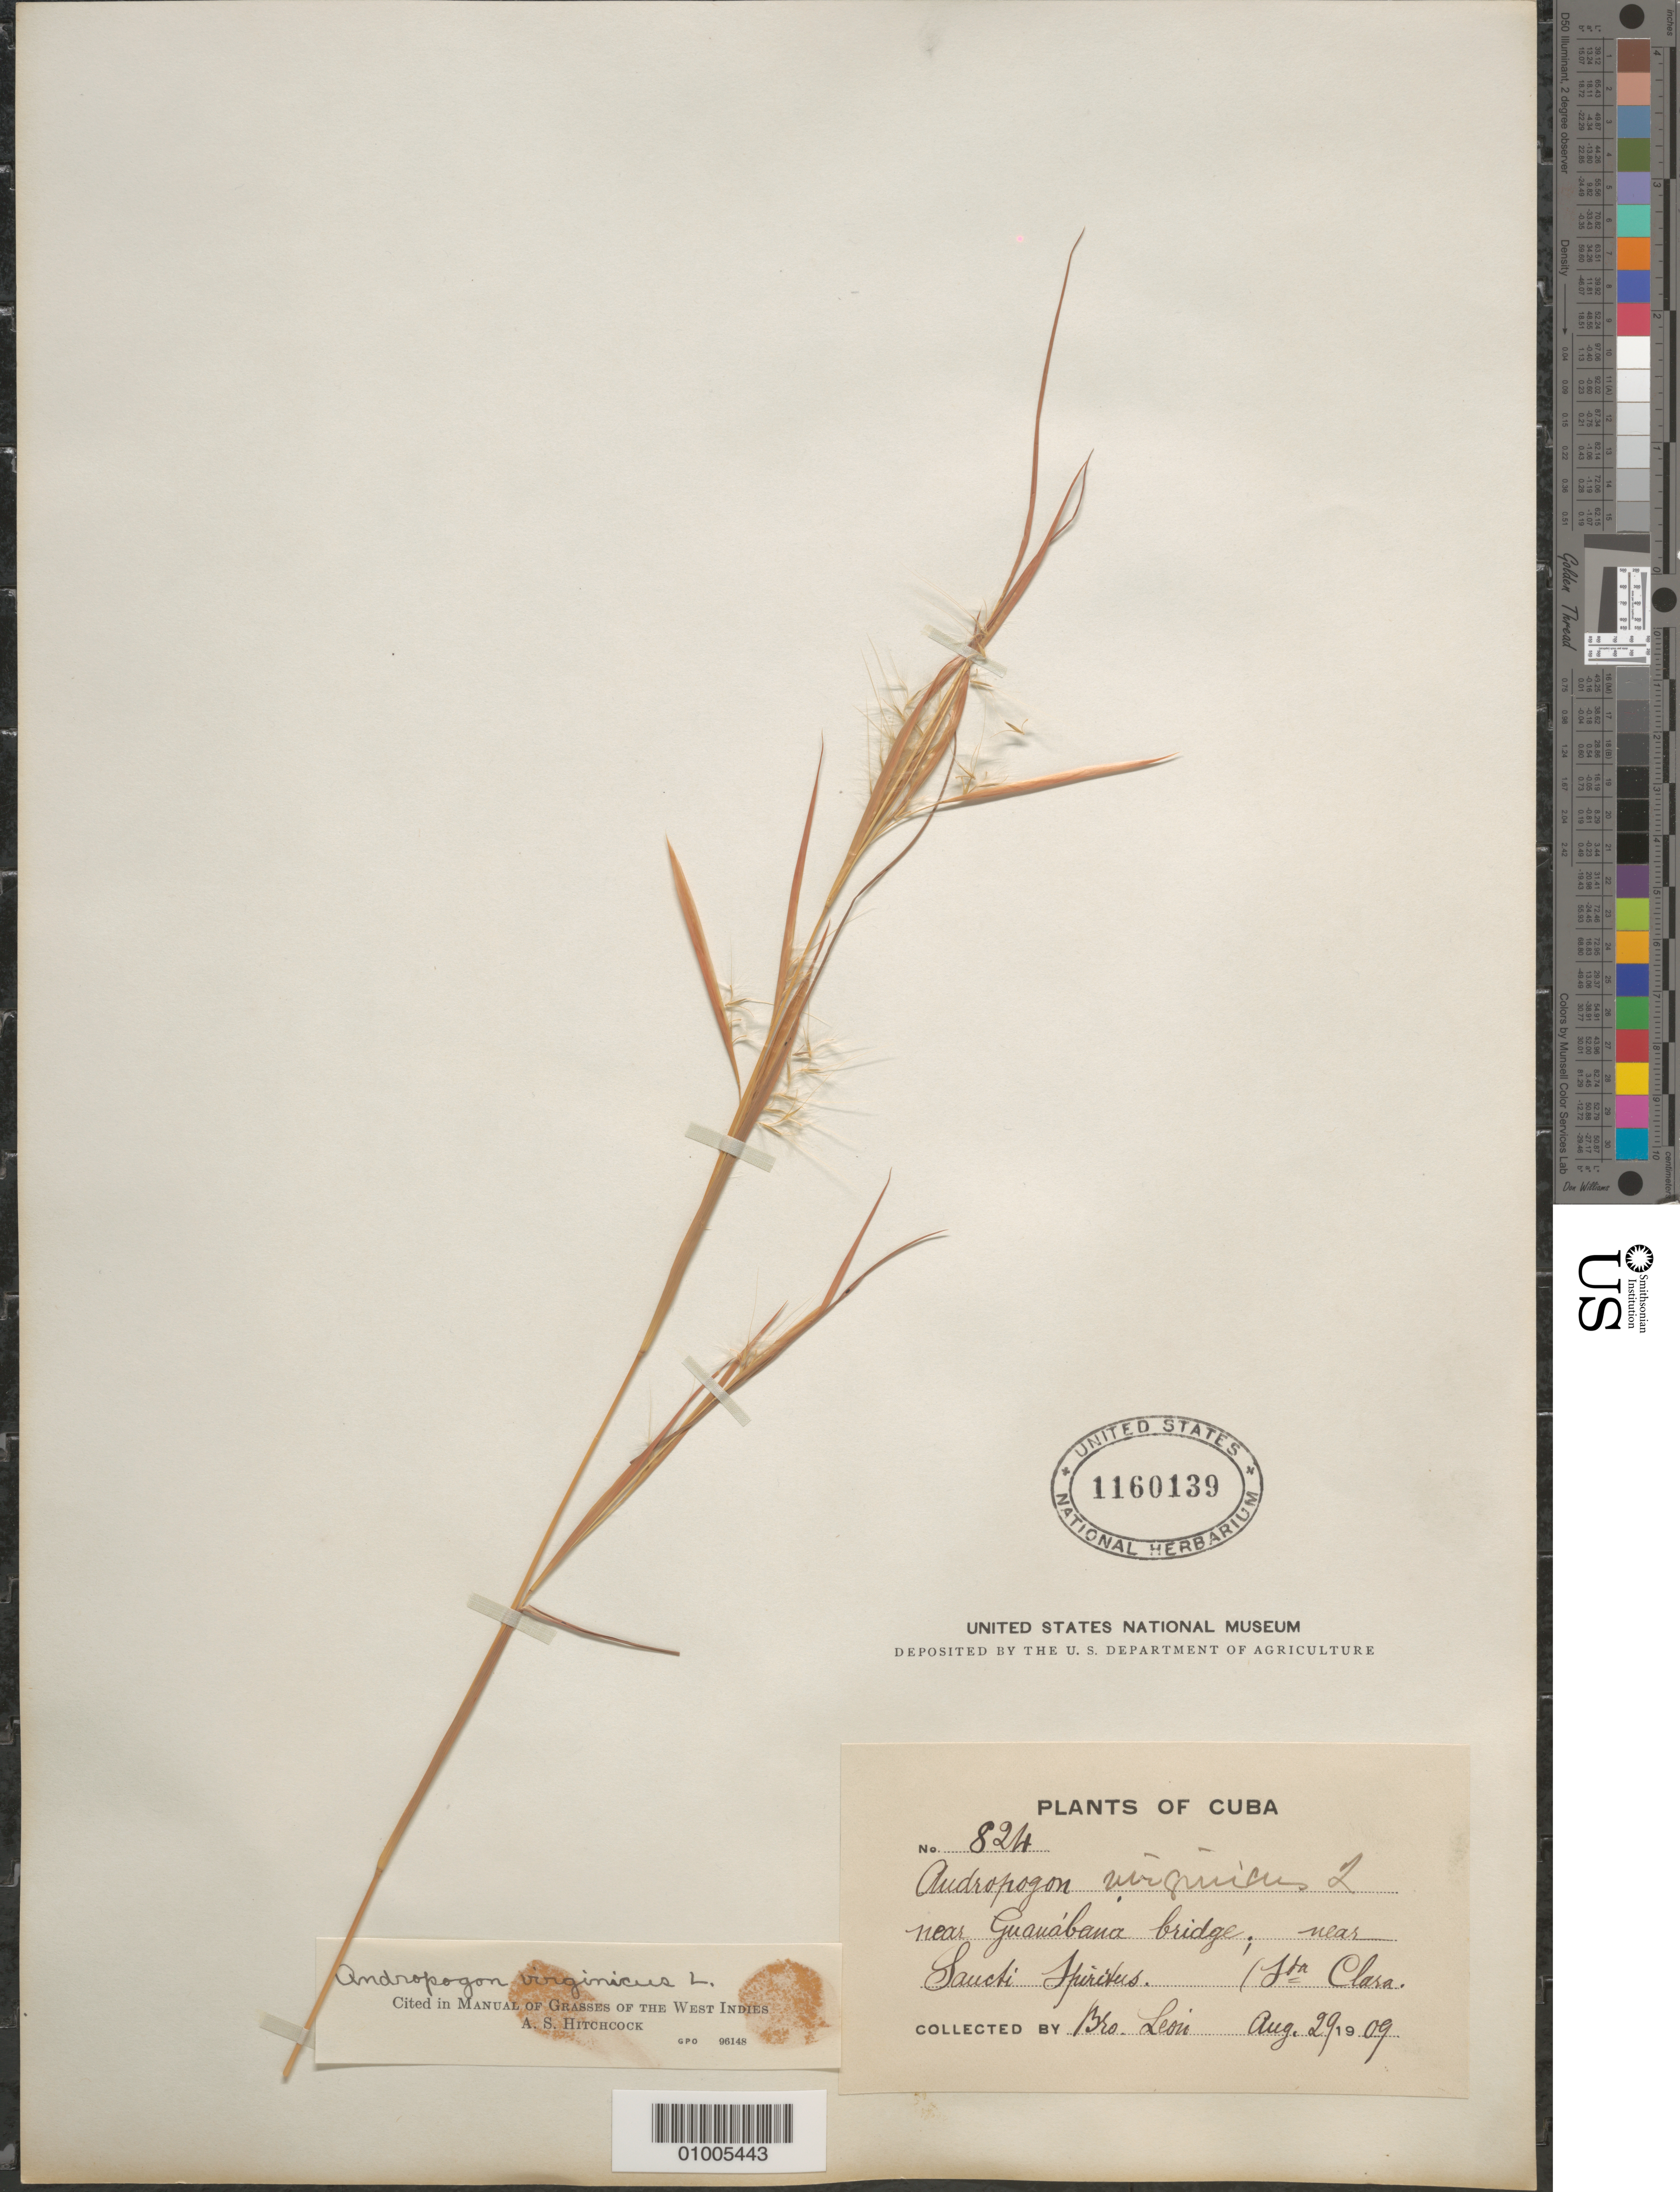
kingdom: Plantae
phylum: Tracheophyta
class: Liliopsida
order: Poales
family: Poaceae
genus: Andropogon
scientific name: Andropogon virginicus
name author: L.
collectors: Bro. León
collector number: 824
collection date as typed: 29 Aug 1909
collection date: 1909-08-29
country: Cuba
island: Cuba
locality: near Guauabaua bridge; near Saucti Spiritis Sta Clara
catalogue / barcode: US 1160139